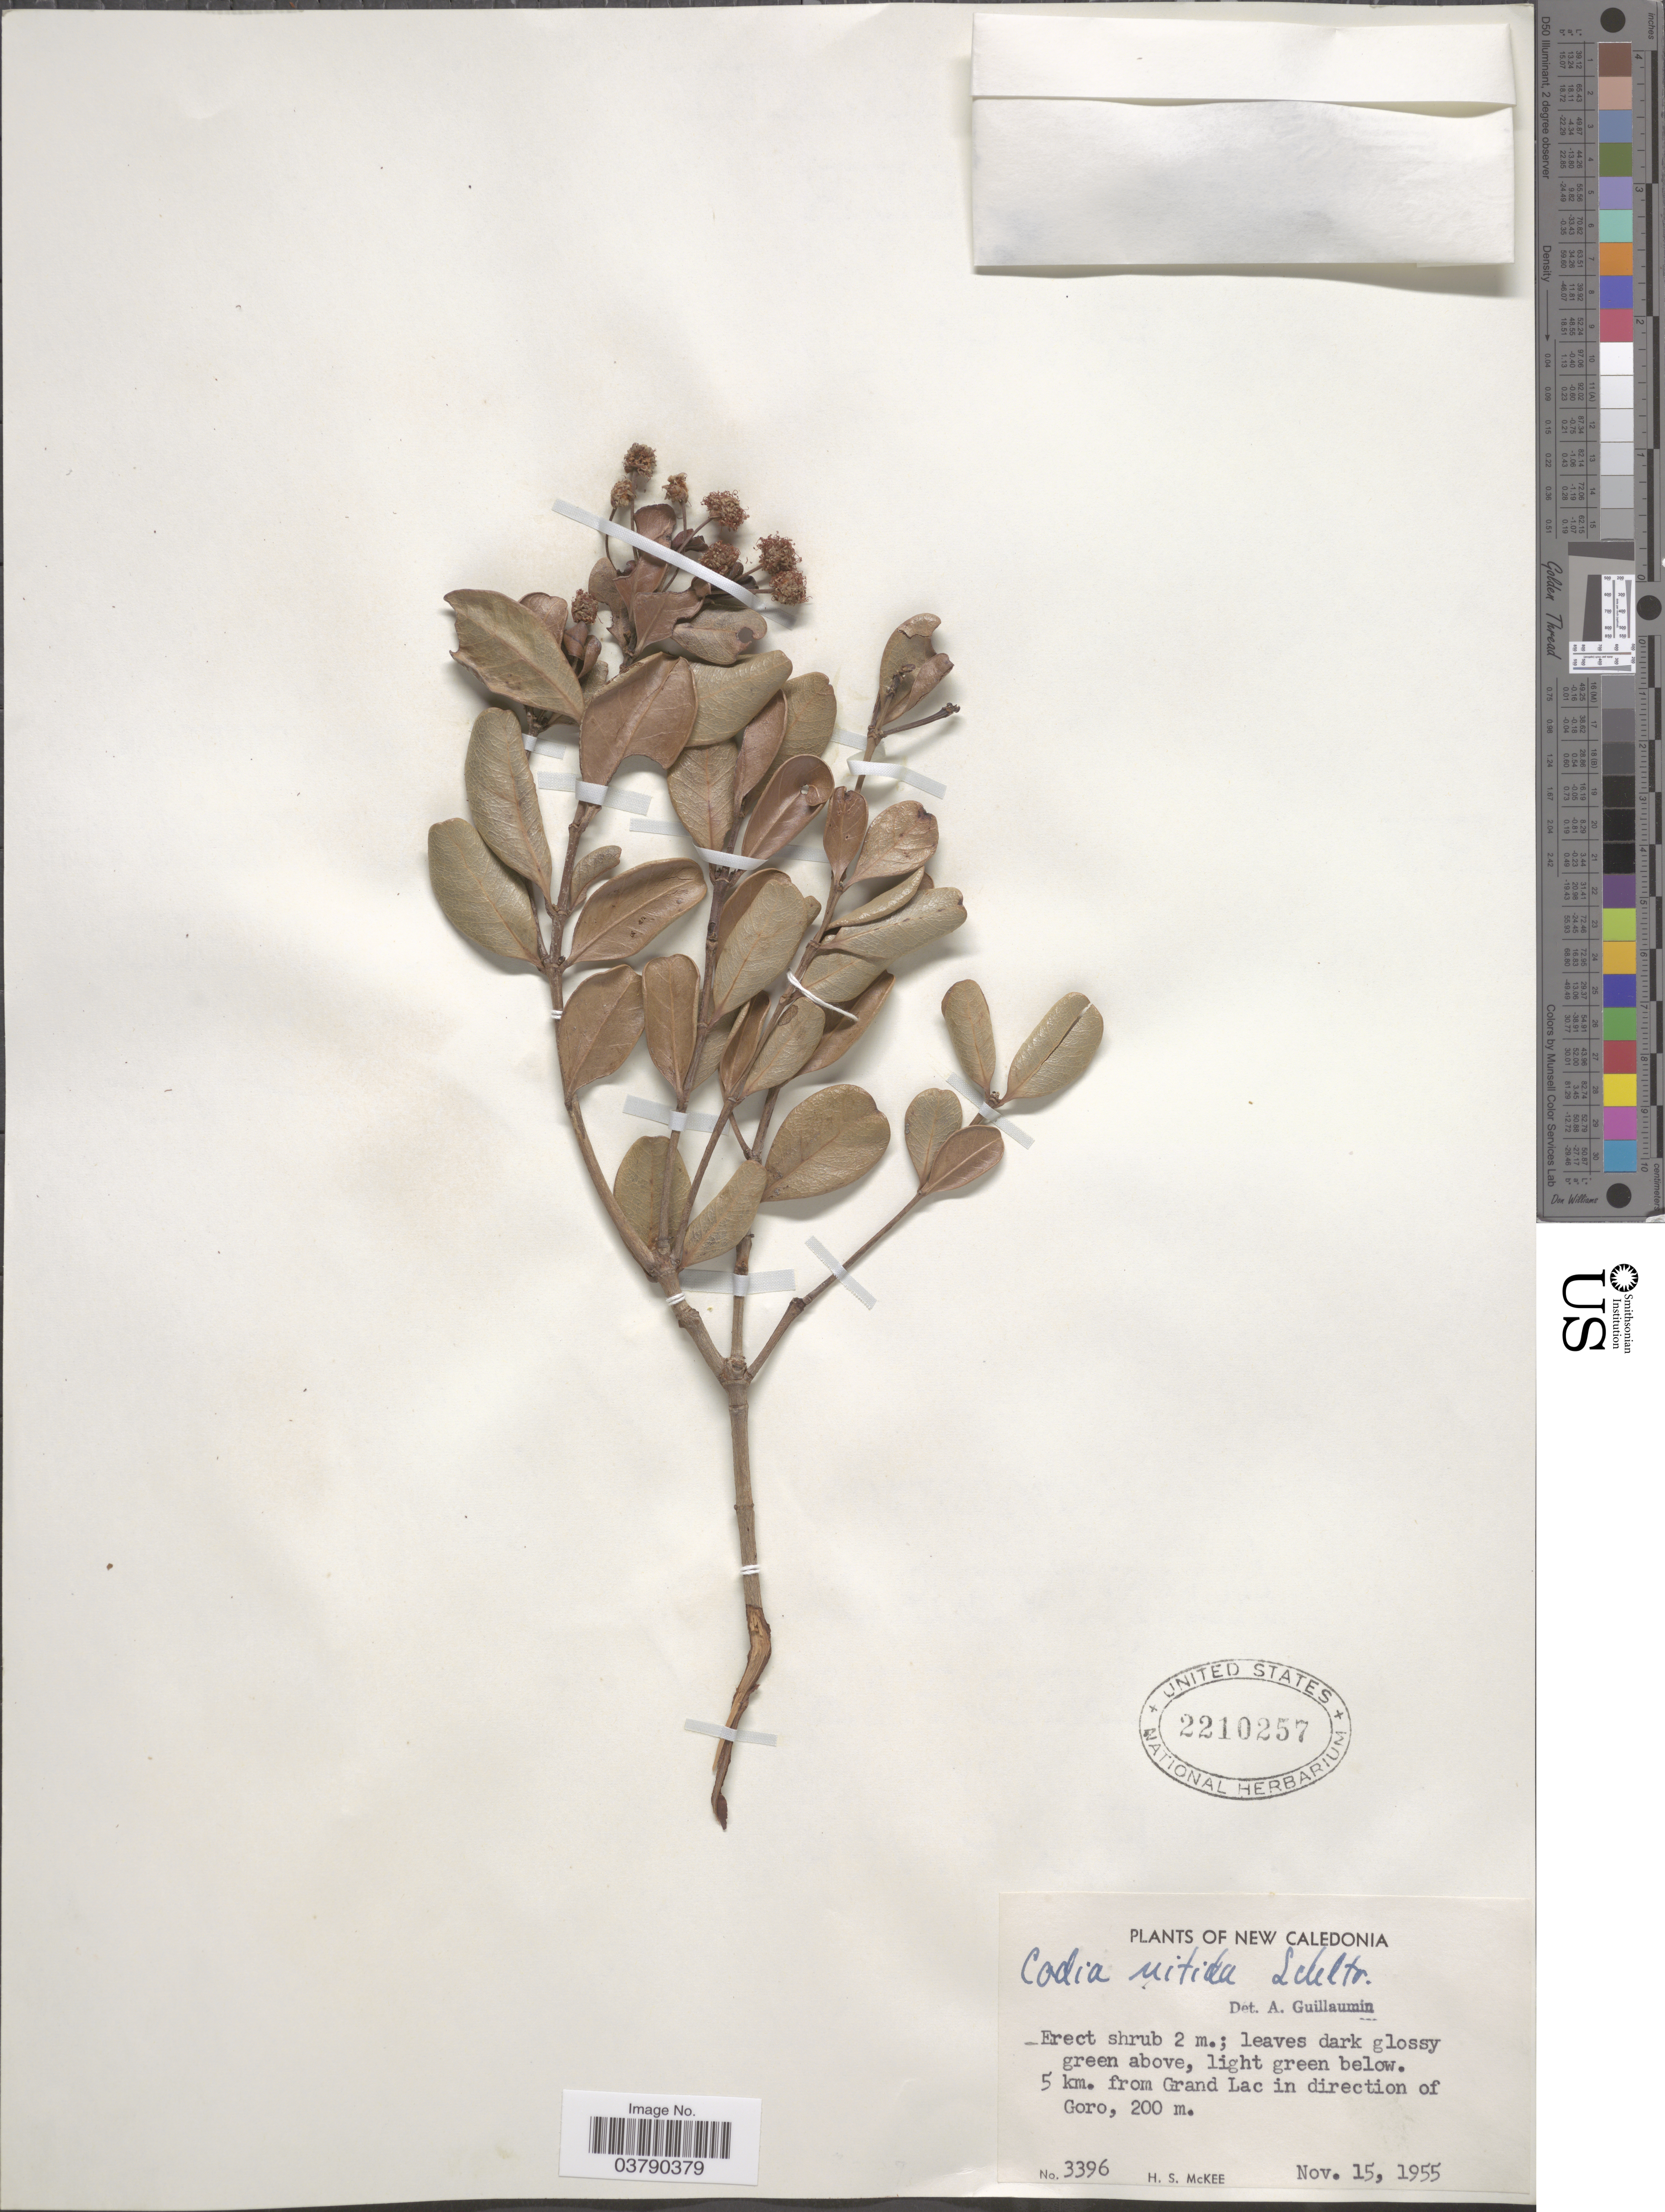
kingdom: Plantae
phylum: Tracheophyta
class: Magnoliopsida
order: Oxalidales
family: Cunoniaceae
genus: Codia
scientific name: Codia nitida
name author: Schltr.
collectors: H. S. McKee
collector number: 3396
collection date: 1955-11-15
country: New Caledonia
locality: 5 km. from Grand Lac in direction of Goro.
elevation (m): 200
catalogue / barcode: US 2210257